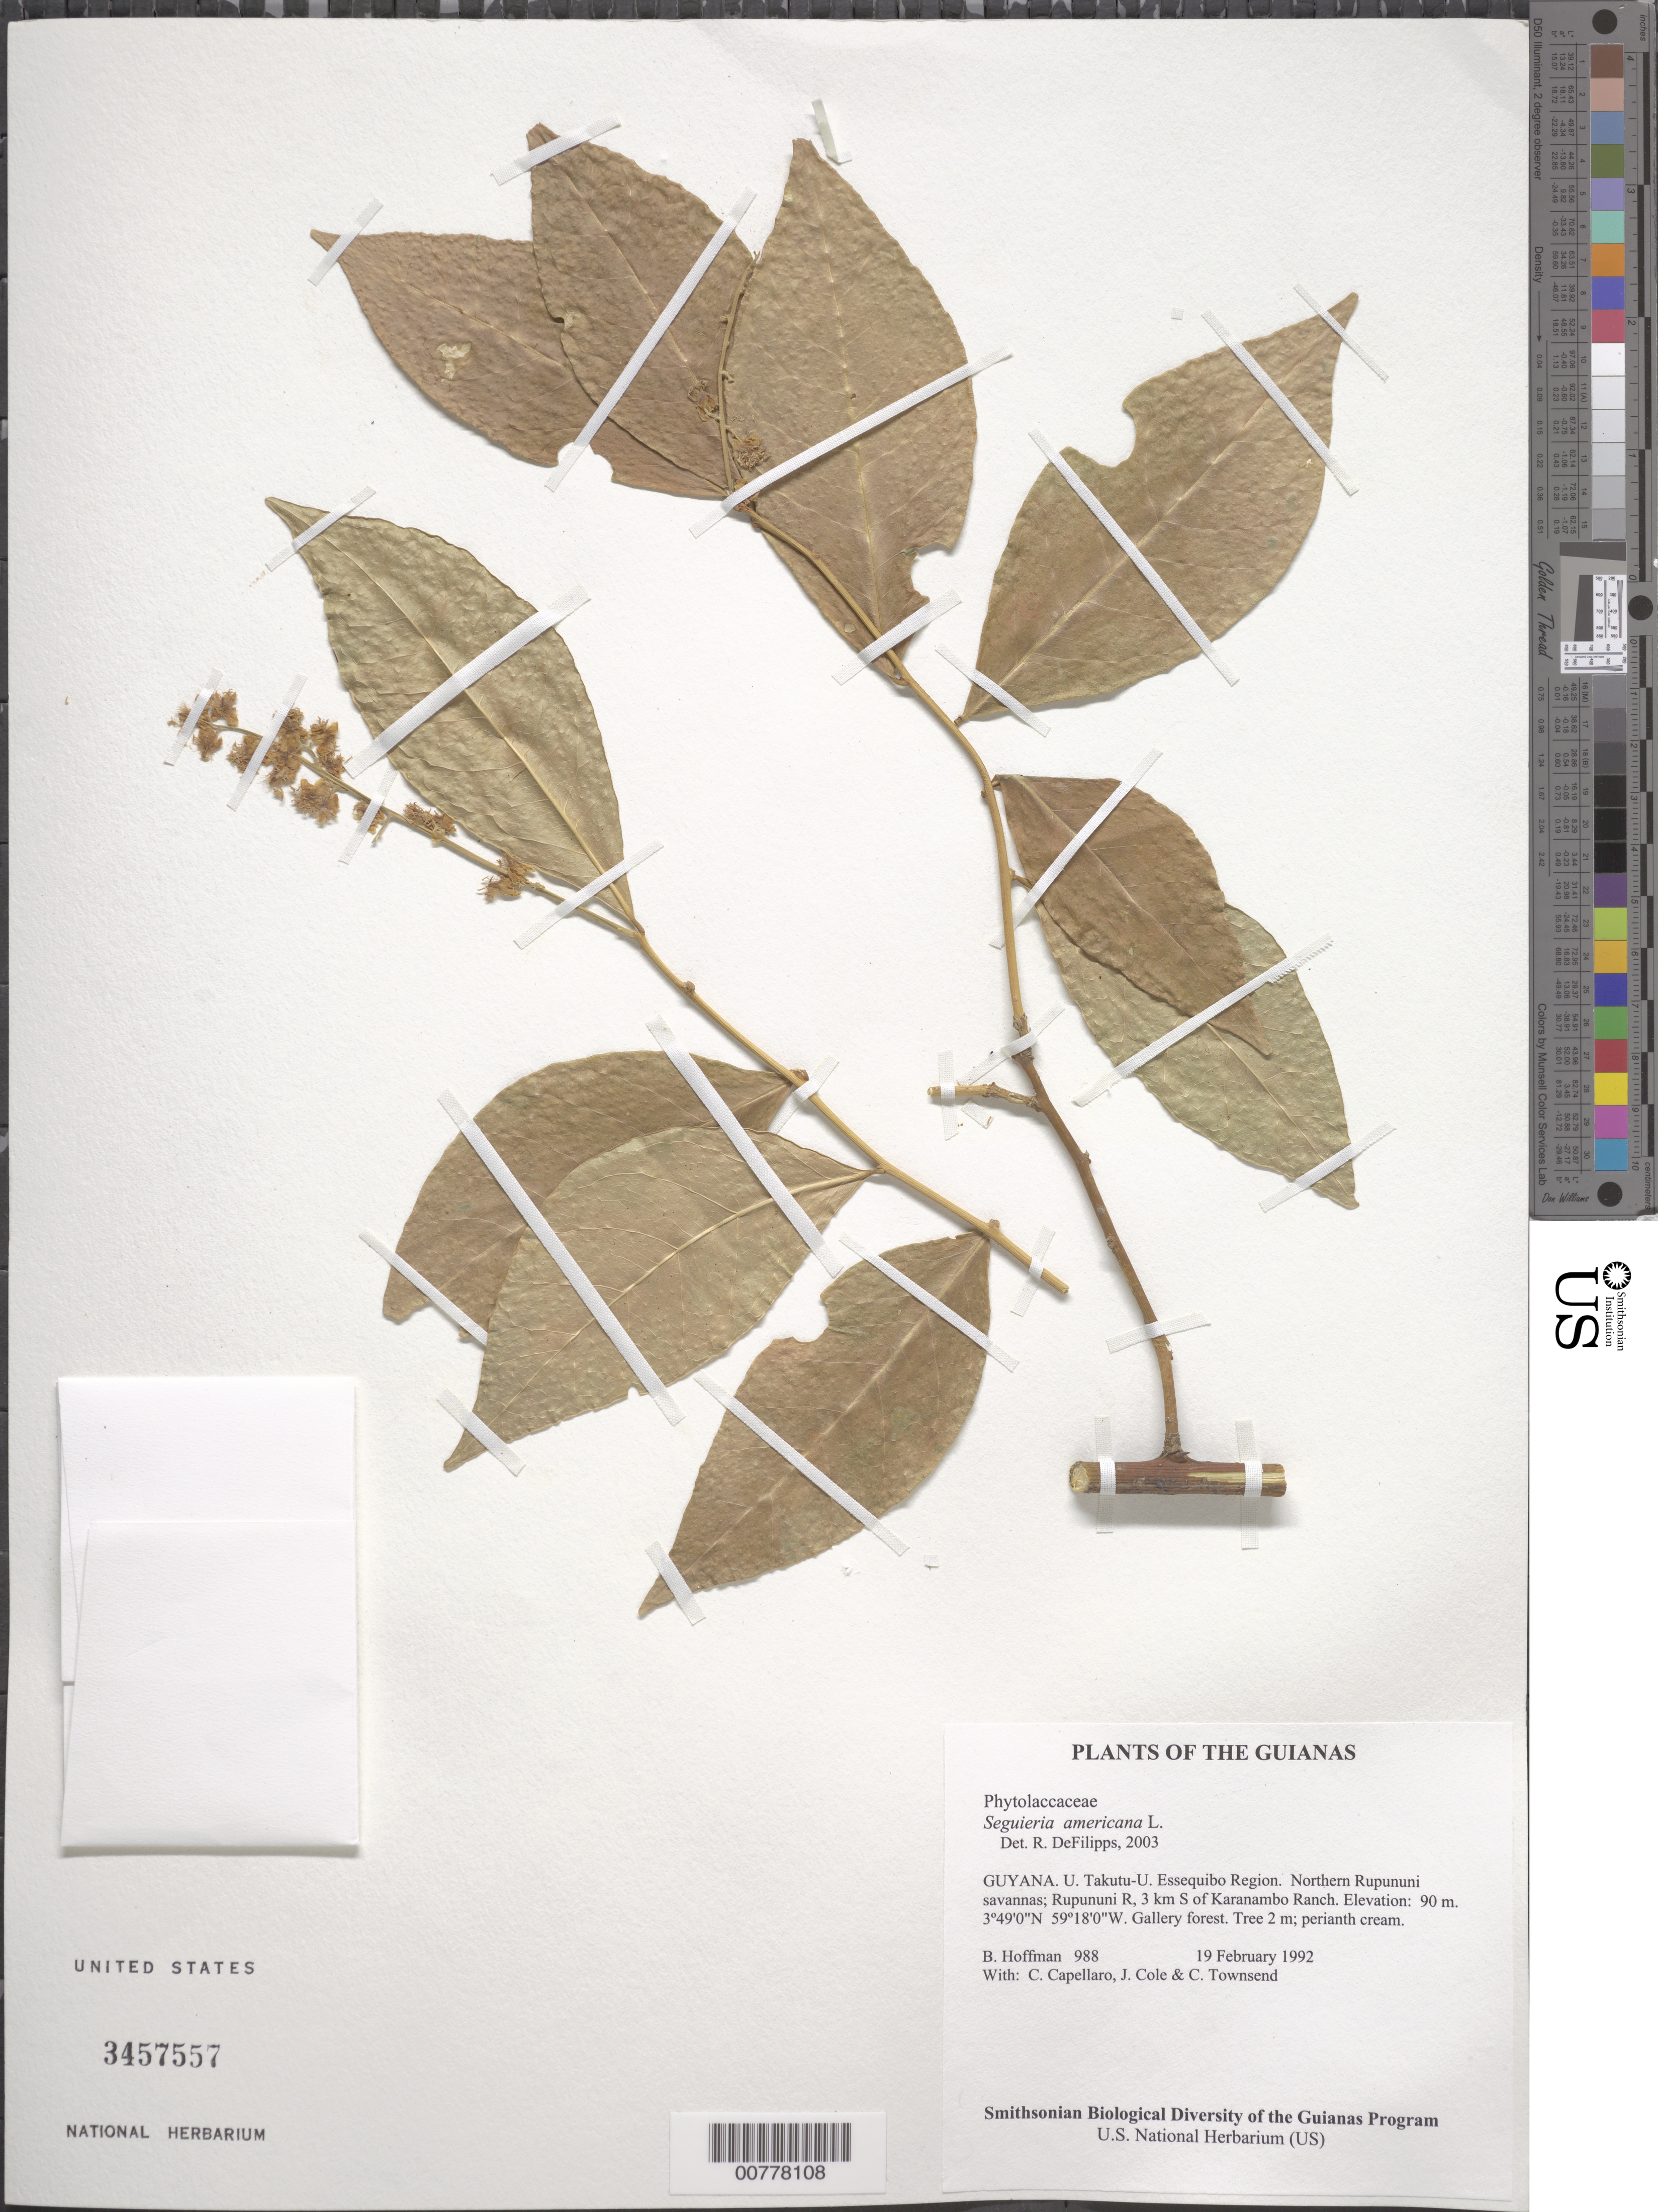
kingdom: Plantae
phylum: Tracheophyta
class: Magnoliopsida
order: Caryophyllales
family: Phytolaccaceae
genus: Seguieria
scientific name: Seguieria americana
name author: L.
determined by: DeFilipps, R. A.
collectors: B. Hoffman, C. Capellaro, J. Cole & C. Townsend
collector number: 988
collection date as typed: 19 February 1992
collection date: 1992-02-19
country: Guyana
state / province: U. Takutu-U. Essequibo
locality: Northern Rupununi savannas; Rupununi River, 3 km S of Karanambo Ranch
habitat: Gallery forest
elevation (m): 90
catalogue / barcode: US 3457557